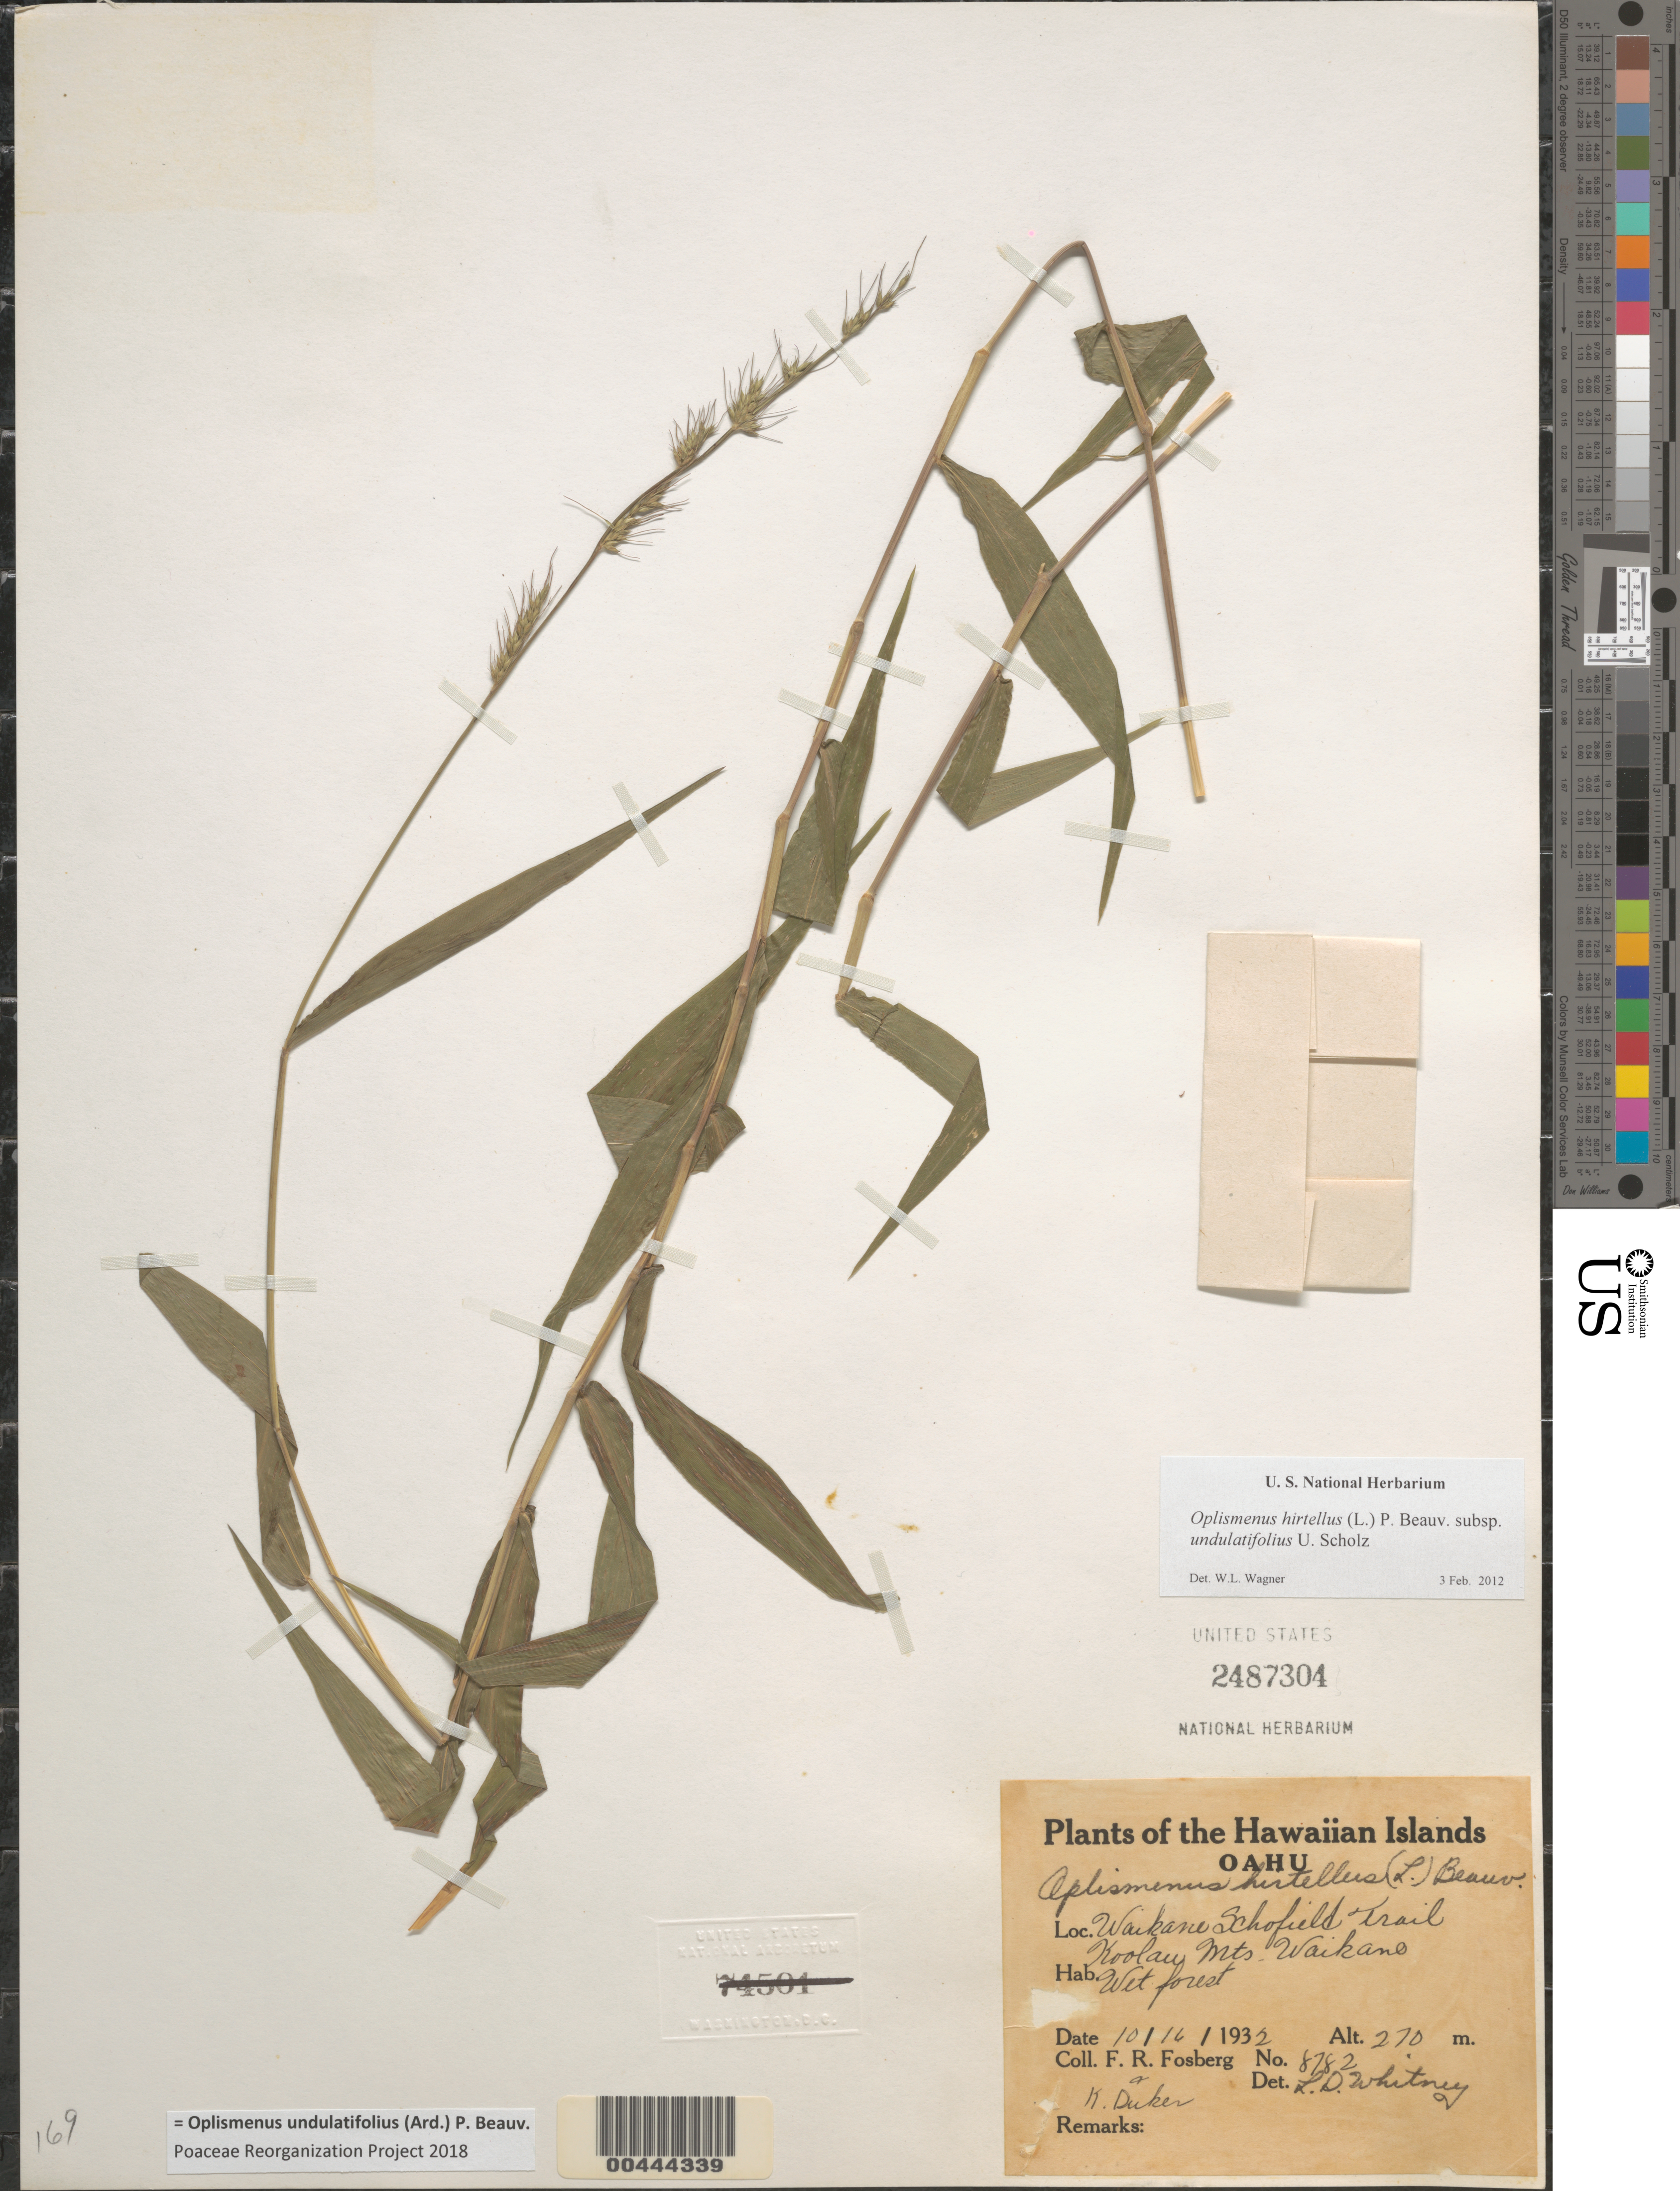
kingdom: Plantae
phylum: Tracheophyta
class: Liliopsida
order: Poales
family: Poaceae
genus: Oplismenus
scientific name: Oplismenus undulatifolius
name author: (Ard.) P. Beauv.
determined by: Poaceae Reorganization Project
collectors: F. R. Fosberg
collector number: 8782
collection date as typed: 16 Oct 1932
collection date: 1932-10-16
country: United States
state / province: Hawaii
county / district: Honolulu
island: Oahu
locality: Waikane Schofield Trail, Koolau Mts., Waikane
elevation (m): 270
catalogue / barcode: US 2487304